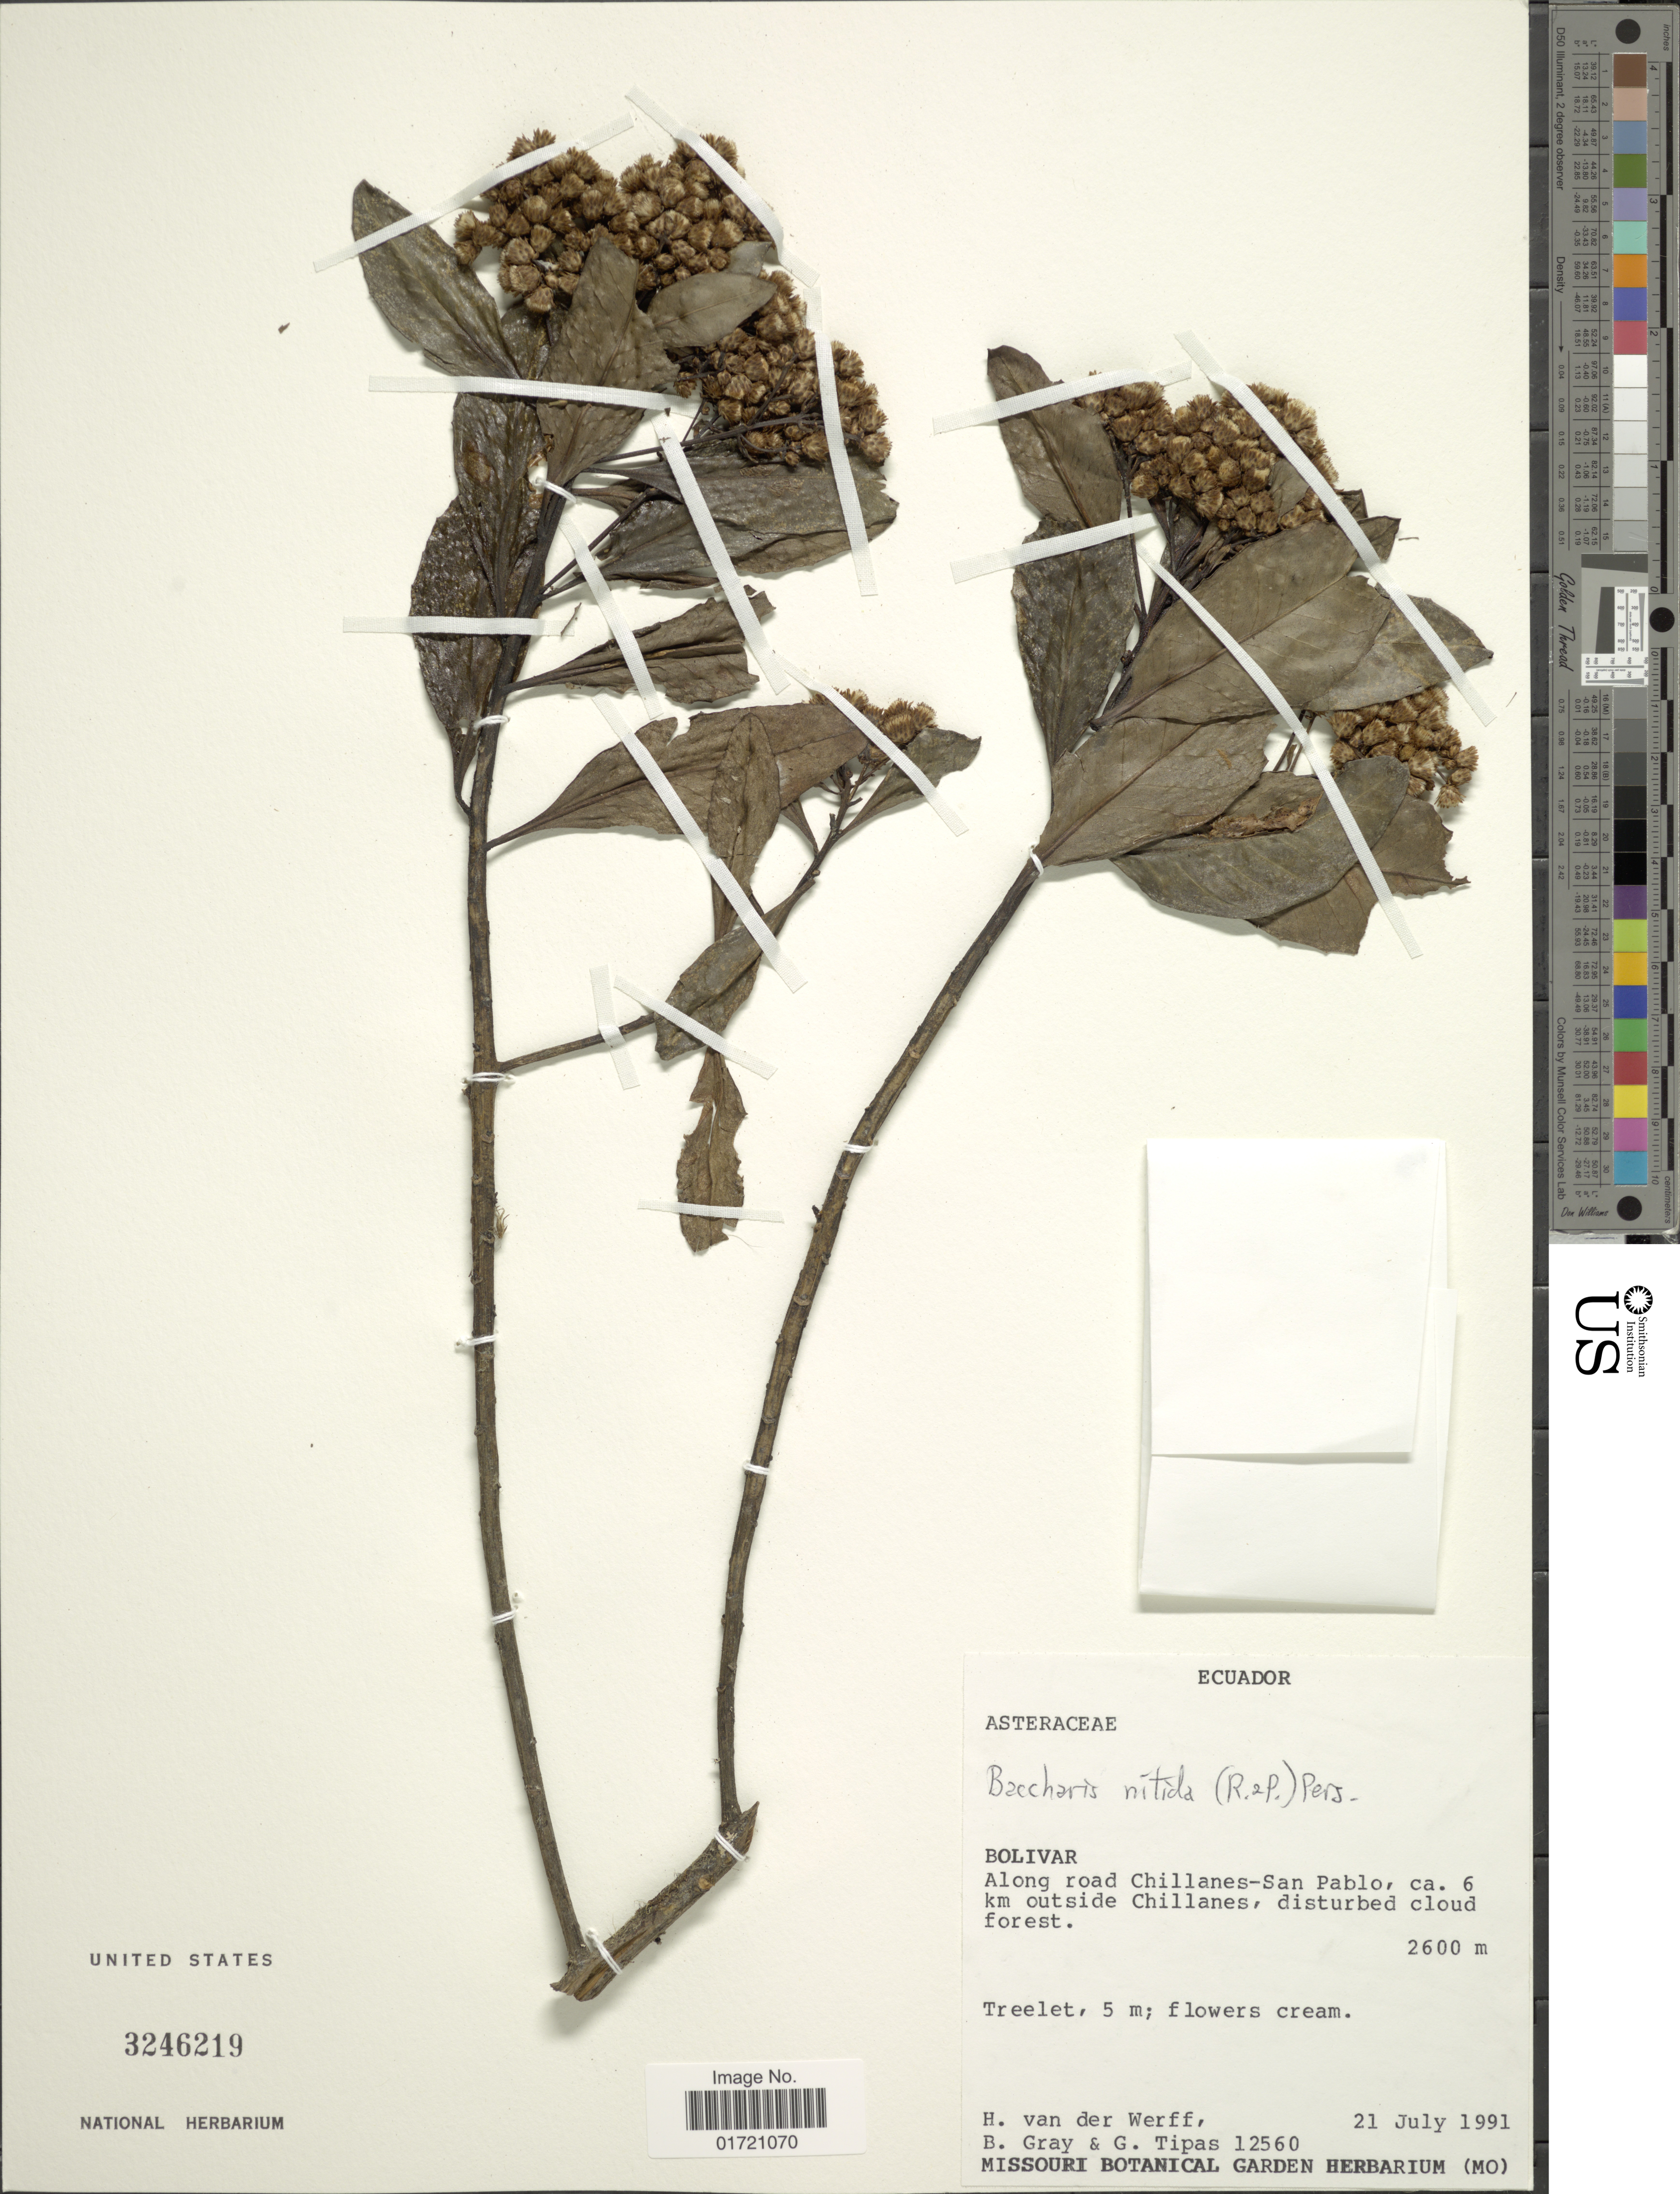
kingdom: Plantae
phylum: Tracheophyta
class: Magnoliopsida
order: Asterales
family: Asteraceae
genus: Baccharis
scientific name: Baccharis nitida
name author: (Ruiz & Pav.) Pers.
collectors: H. van der Werff, B. Gray & G. Tipas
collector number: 12560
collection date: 1991-07-21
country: Ecuador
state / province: Bolívar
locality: Bolivar. Along road Chillanes-San Pablo, ca. 6 km outside Chillanes, disturbed cloud forest.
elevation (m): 2600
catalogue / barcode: US 3246219